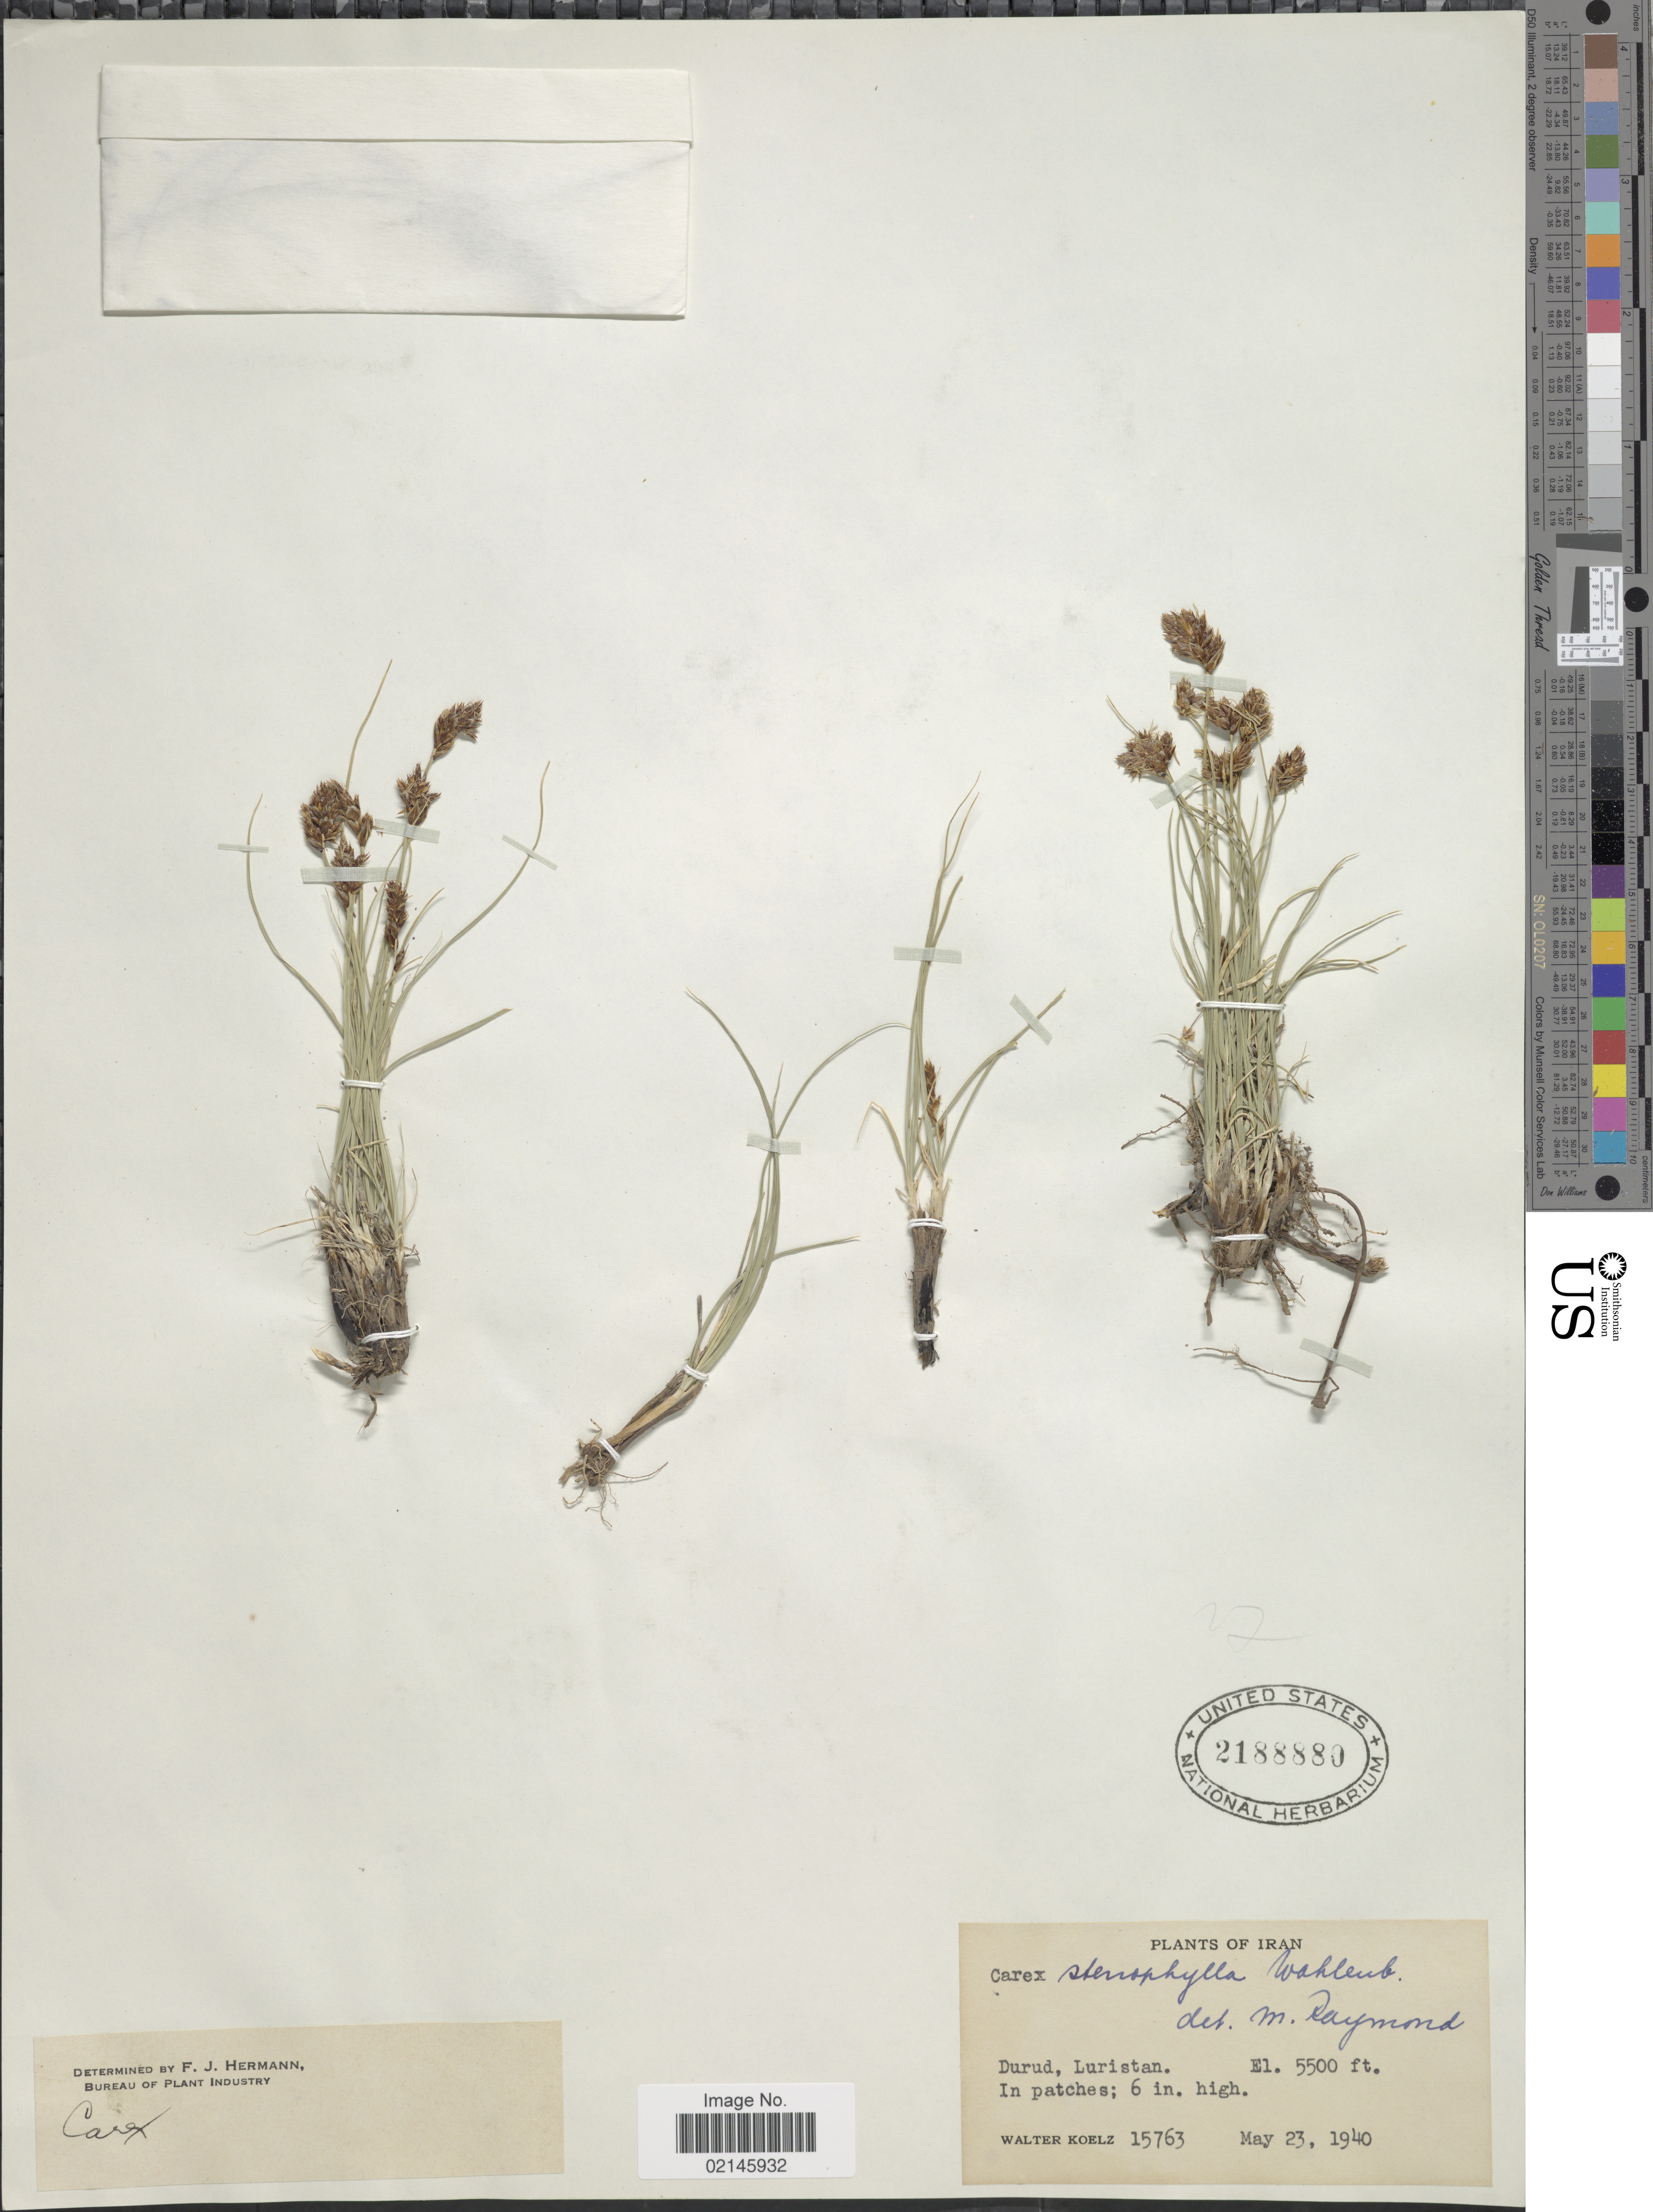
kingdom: Plantae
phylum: Tracheophyta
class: Liliopsida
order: Poales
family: Cyperaceae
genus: Carex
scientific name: Carex stenophylla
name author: Wahlenb.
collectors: W. N. Koelz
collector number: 15763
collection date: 1940-05-23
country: Iran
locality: Durud, Luristan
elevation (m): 1676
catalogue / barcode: US 2188880